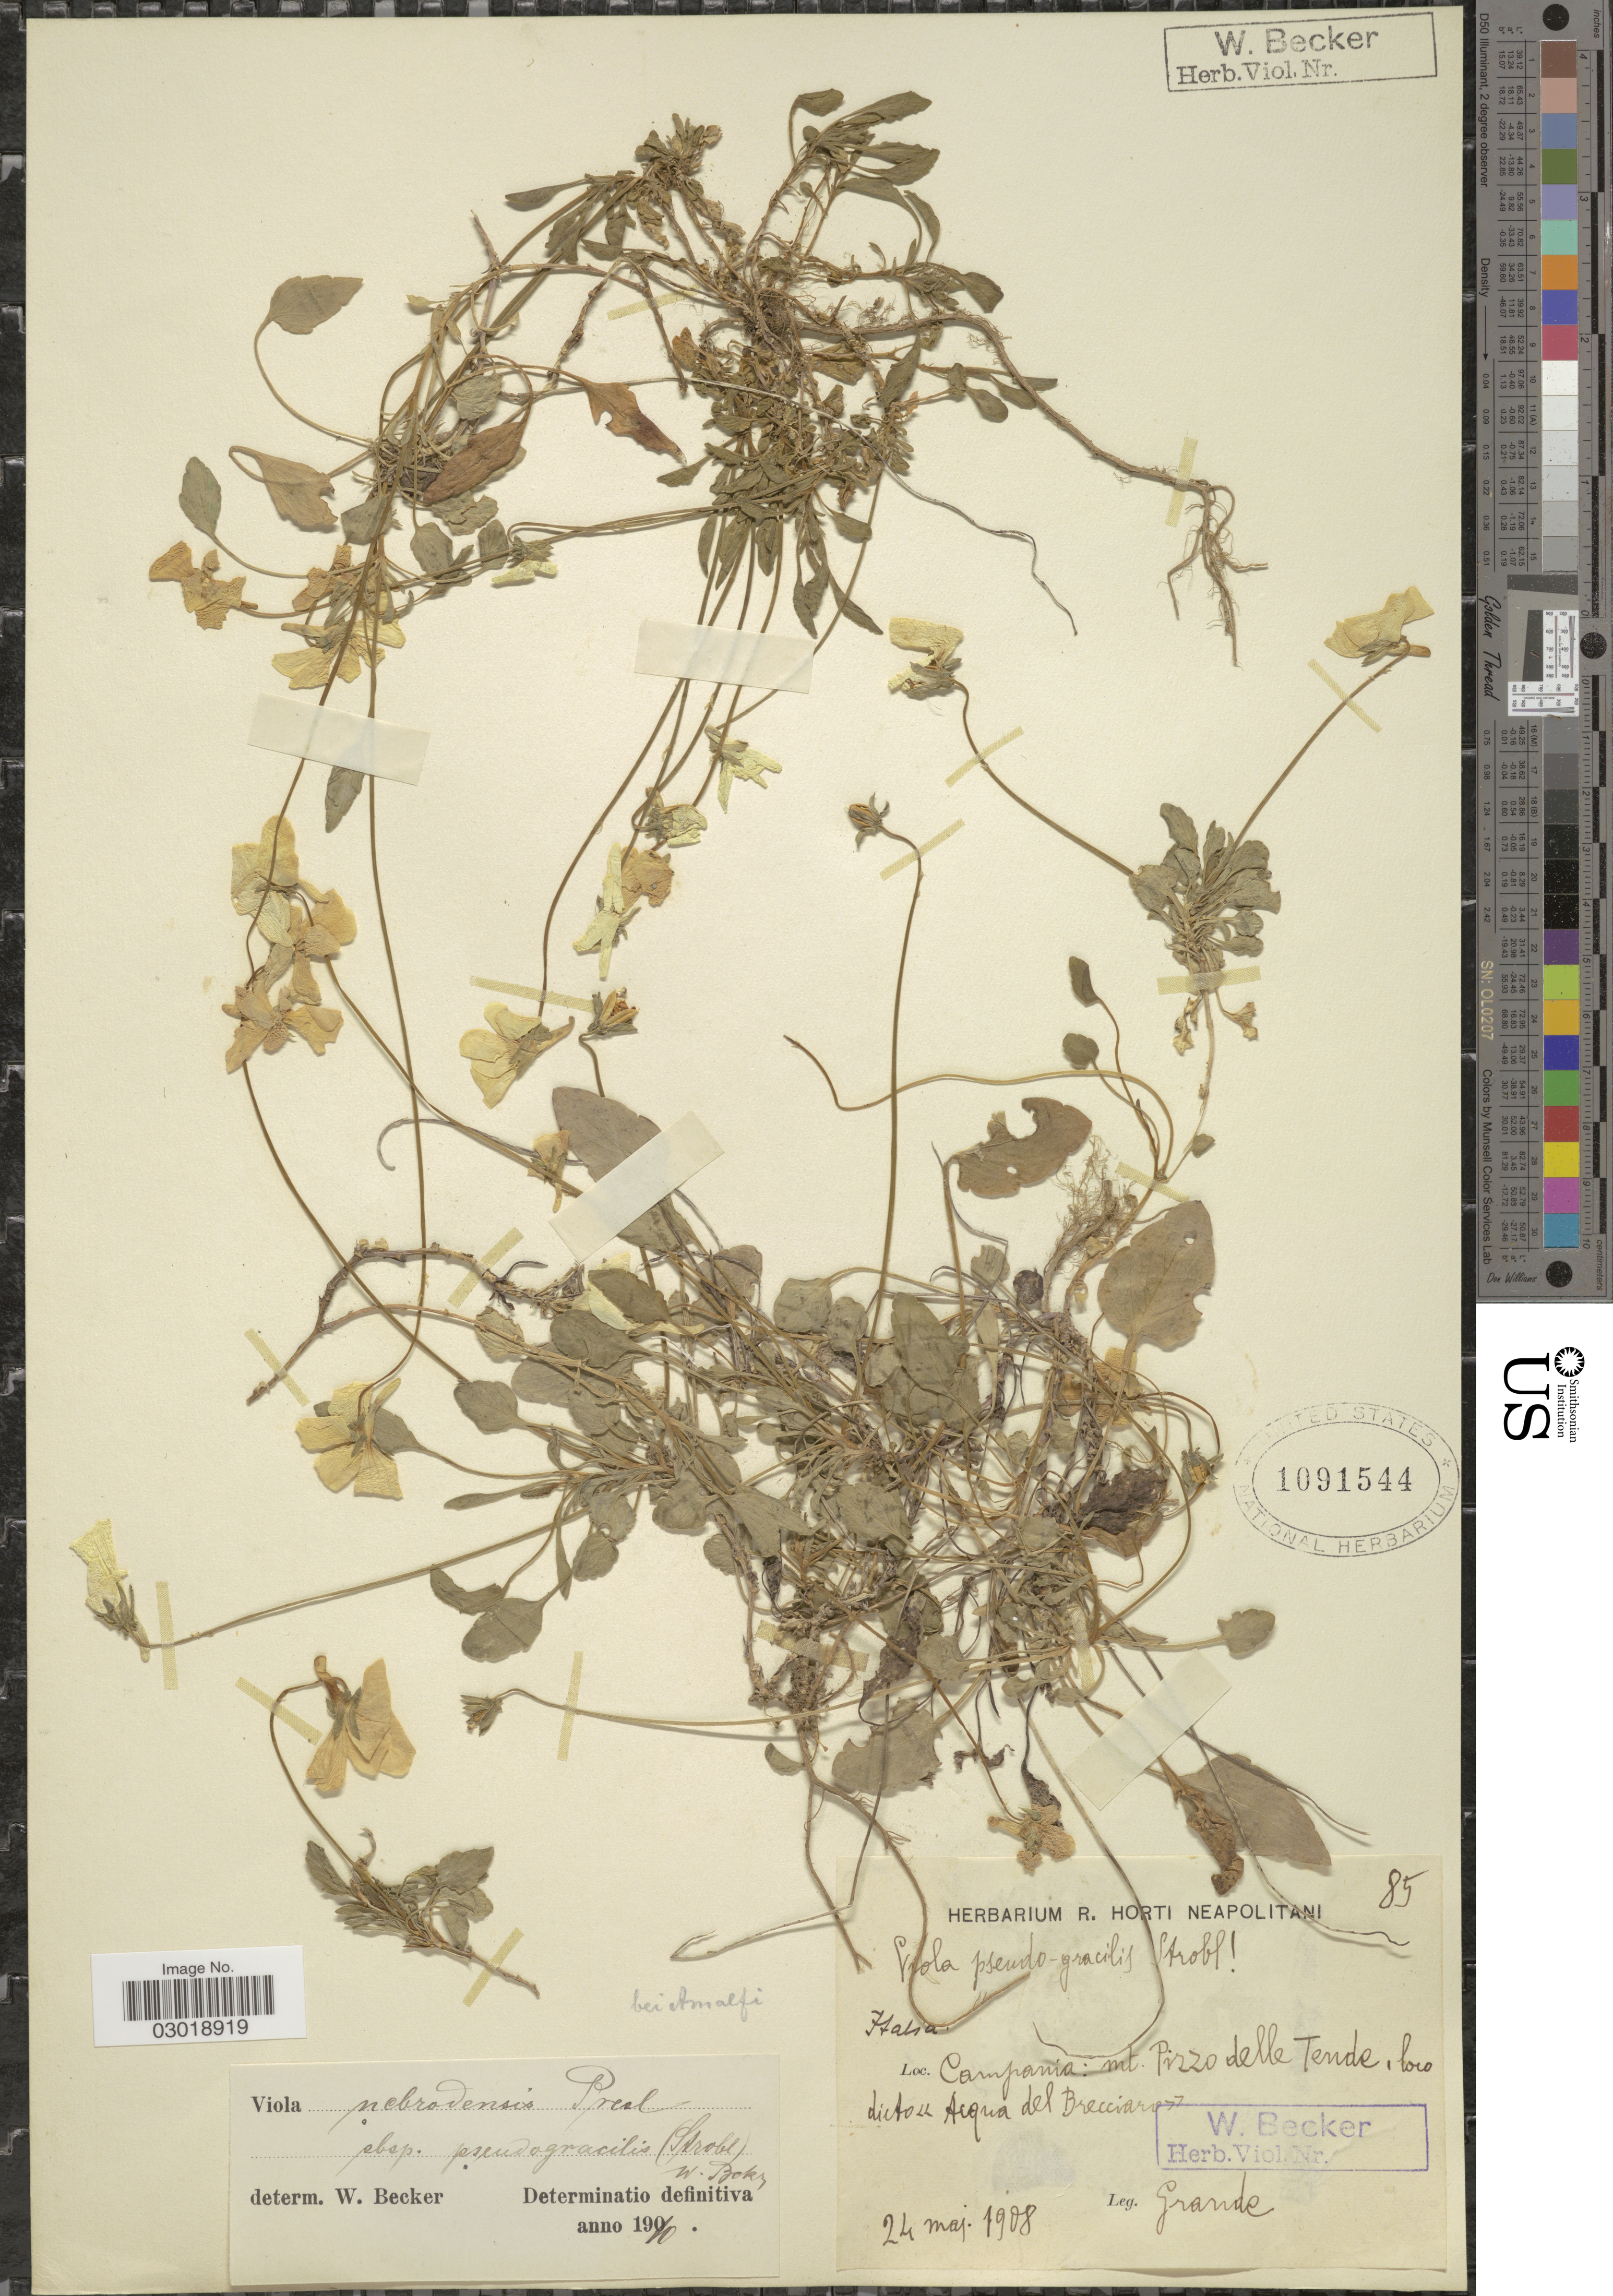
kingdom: Plantae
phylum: Tracheophyta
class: Magnoliopsida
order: Malpighiales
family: Violaceae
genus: Viola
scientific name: Viola nebrodensis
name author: C. Presl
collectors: -- Grande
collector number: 85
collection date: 1908-05-24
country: Italy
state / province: Campania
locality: Mt. Pizzo delle Tende, loco dicto Acqua del Brecciaro. Bei Amalfi.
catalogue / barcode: US 1091544